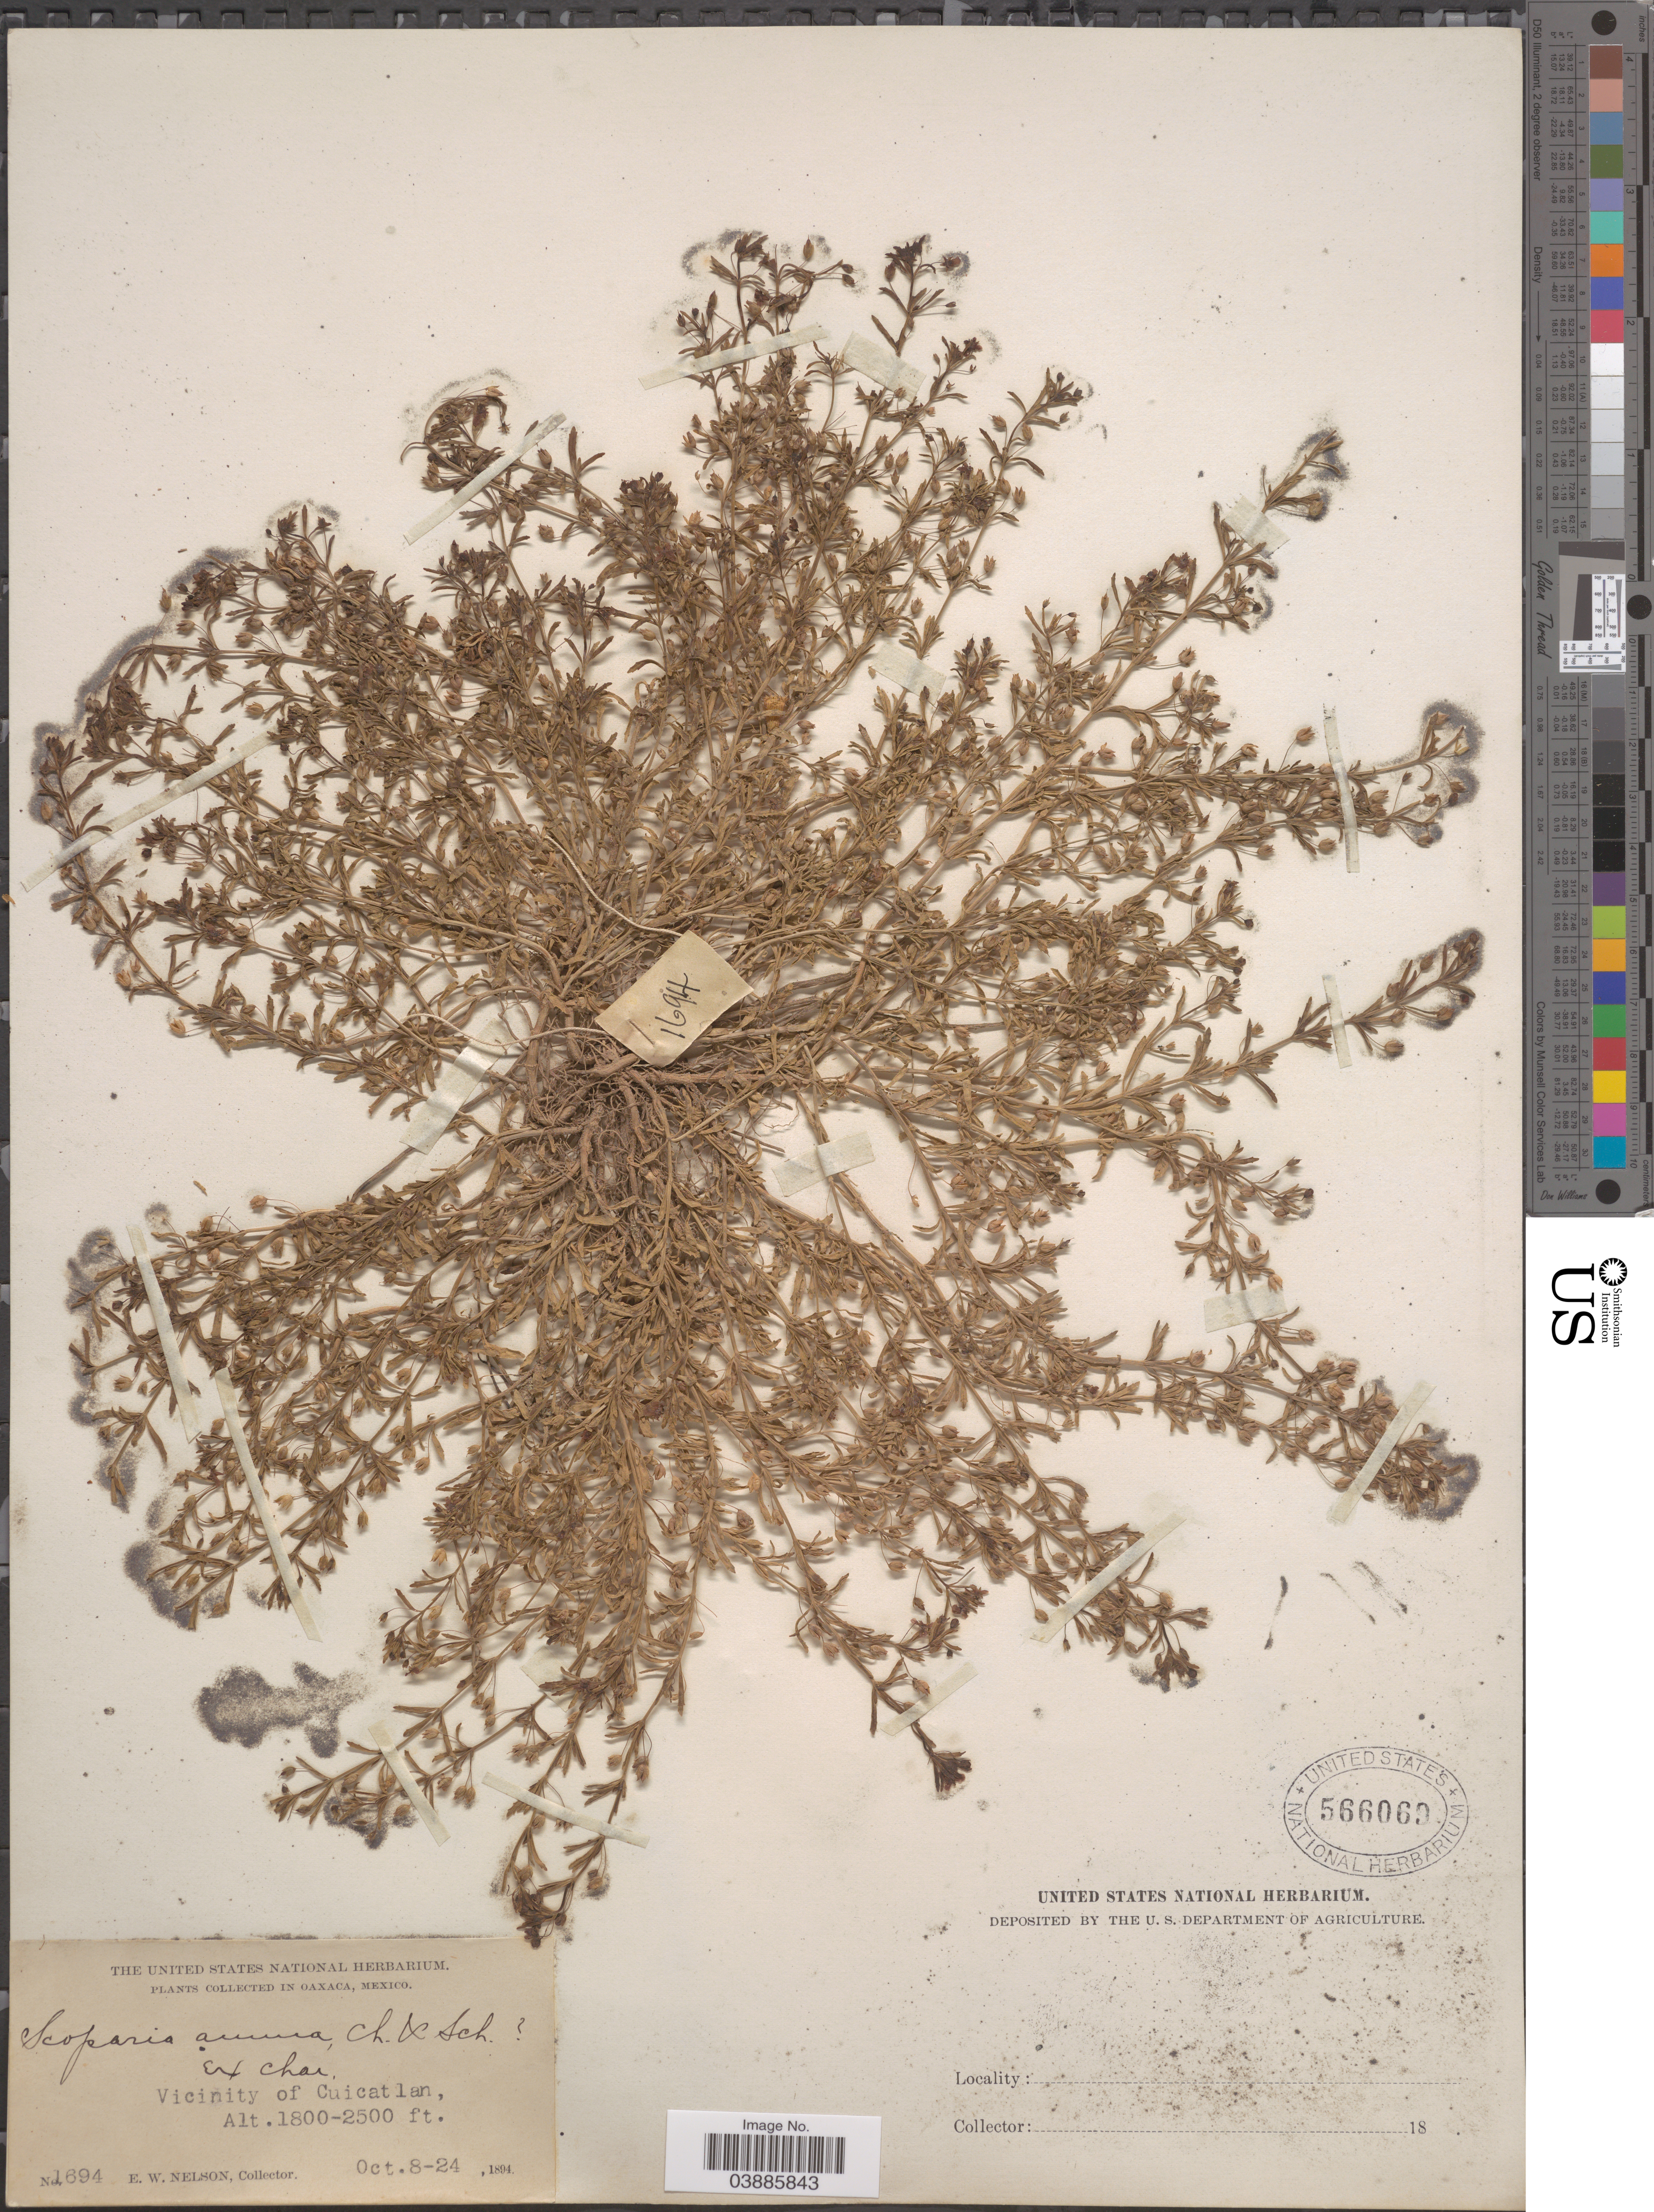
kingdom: Plantae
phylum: Tracheophyta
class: Magnoliopsida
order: Lamiales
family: Plantaginaceae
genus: Scoparia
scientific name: Scoparia annua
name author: Cham. ex Schltdl.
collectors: E. W. Nelson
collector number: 1694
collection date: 1894-10-08/1894-10-24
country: Mexico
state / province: Oaxaca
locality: Vicinity of Cuicatlan.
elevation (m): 549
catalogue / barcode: US 566069